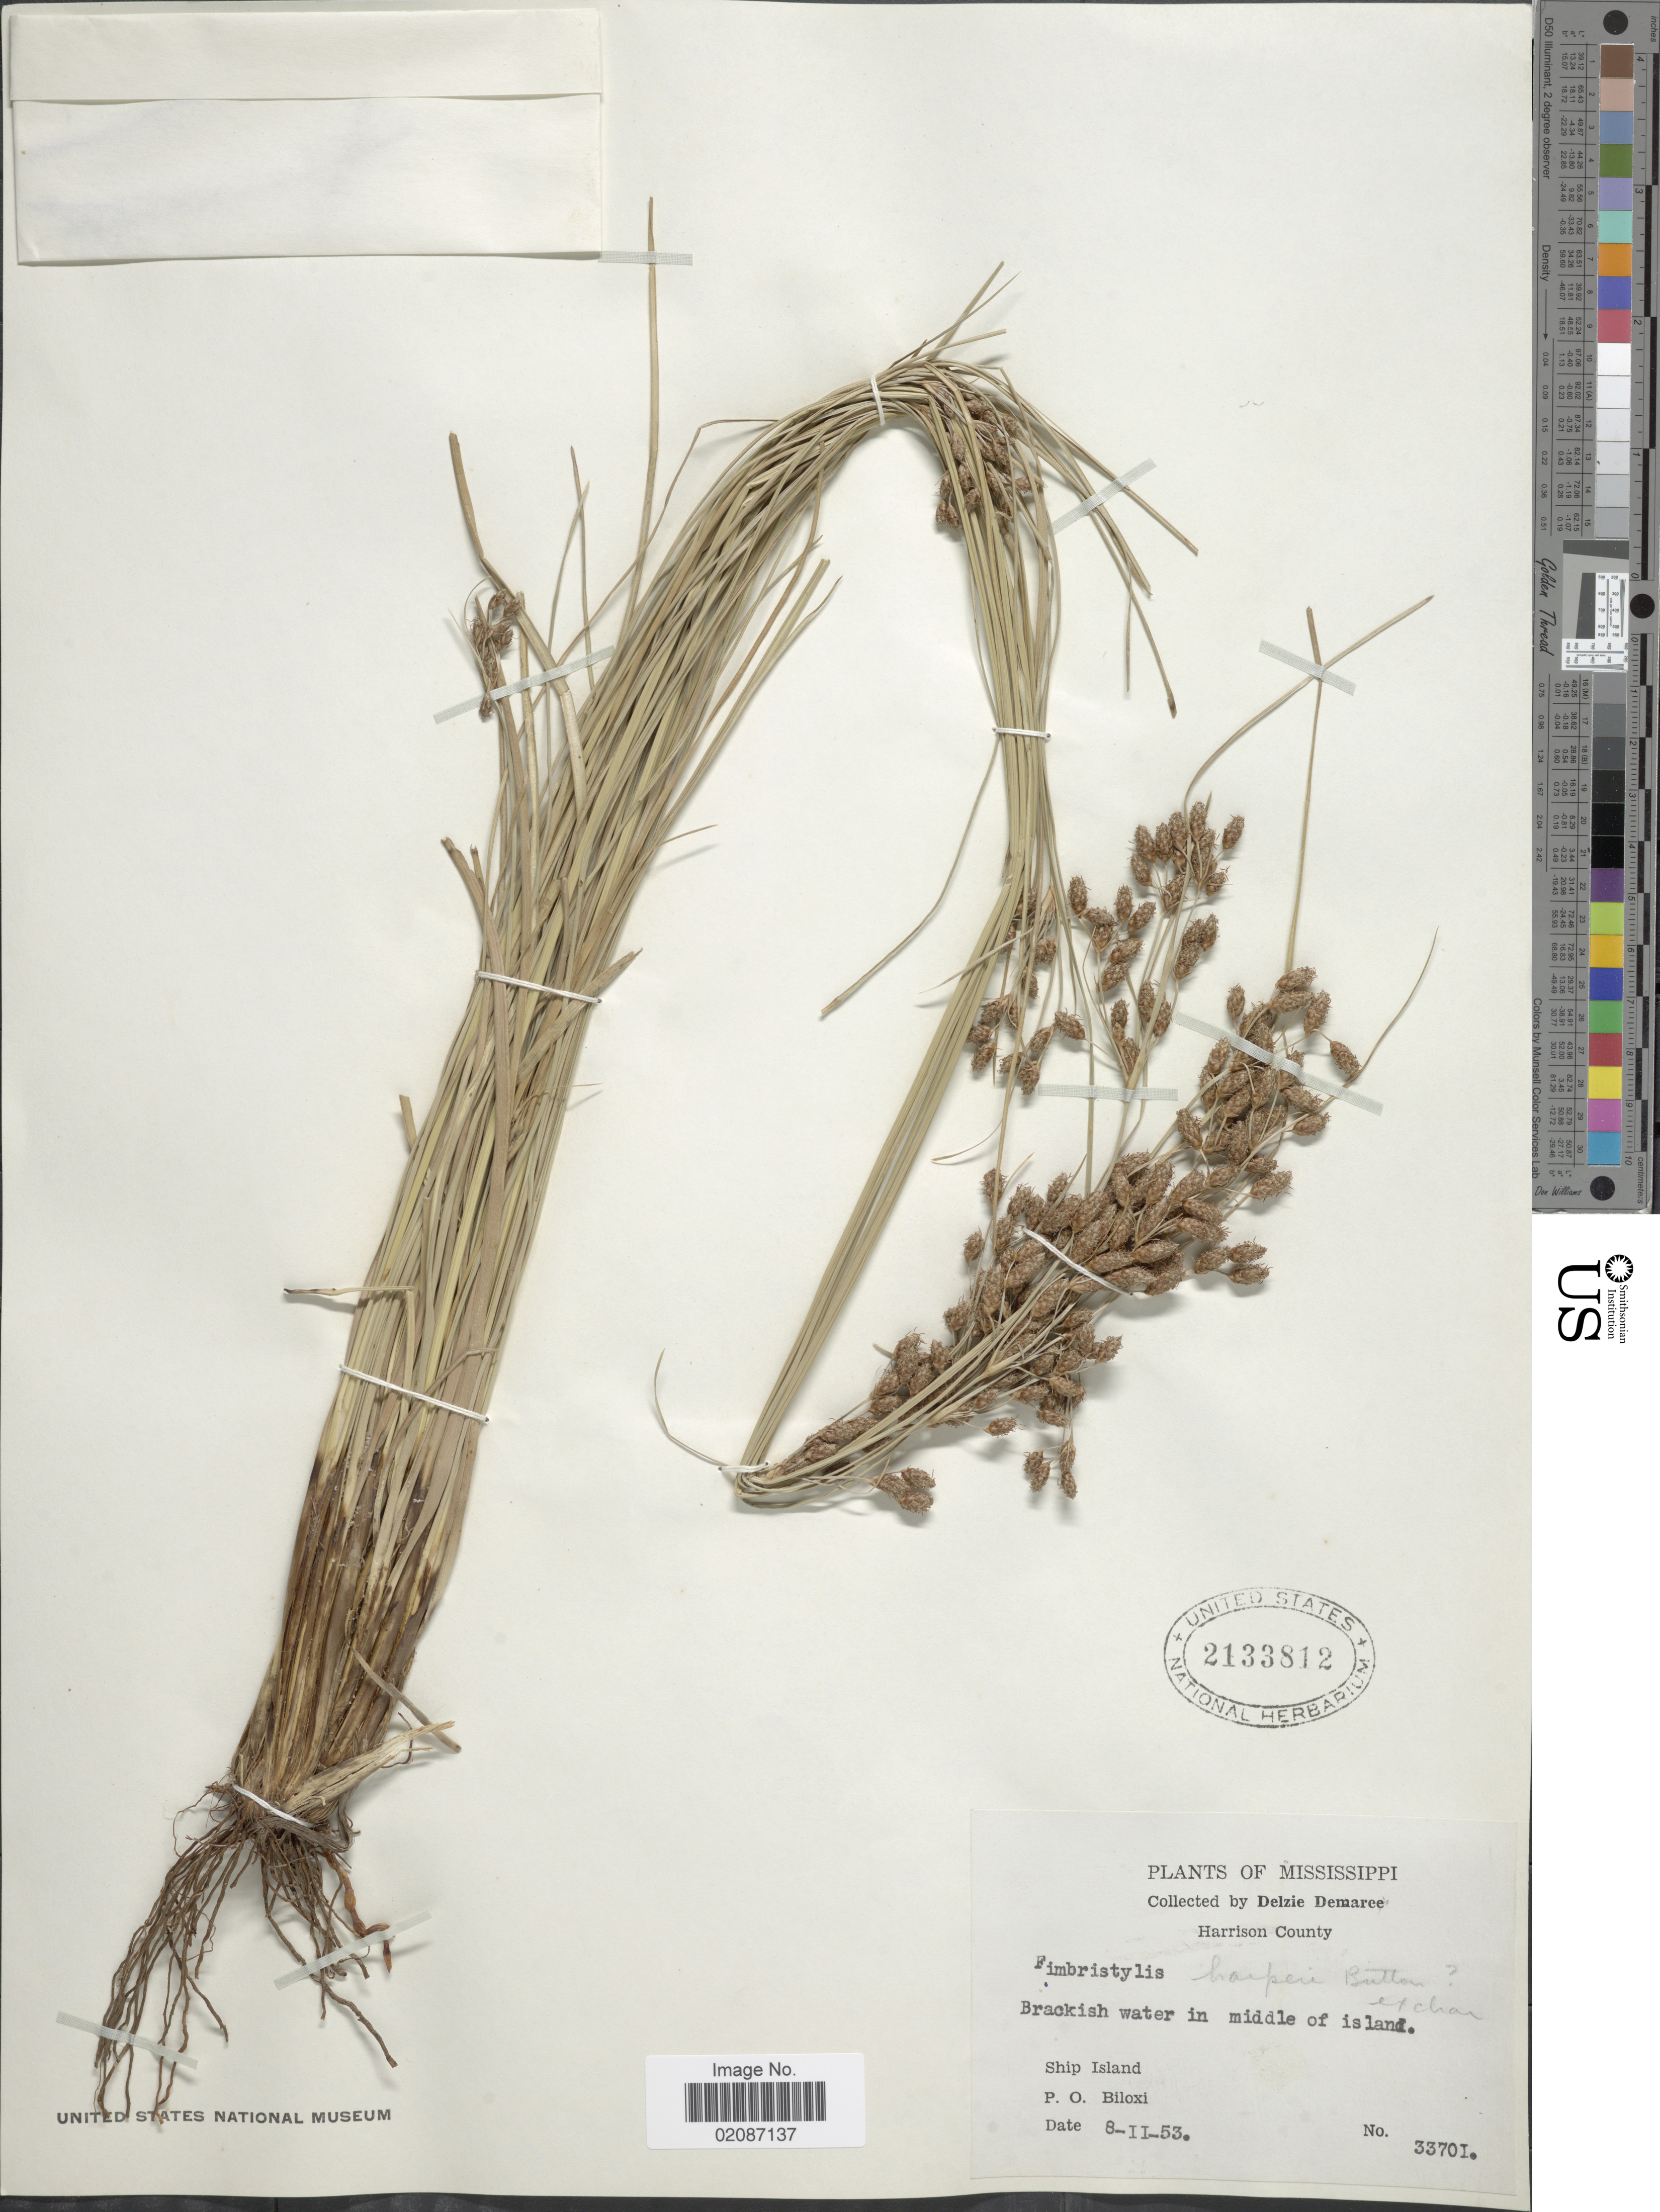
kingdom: Plantae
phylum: Tracheophyta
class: Liliopsida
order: Poales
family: Cyperaceae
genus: Fimbristylis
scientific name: Fimbristylis spadicea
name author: (L.) Vahl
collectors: D. Demaree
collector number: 33701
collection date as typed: Transcribed d/m/y: 11/8/53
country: United States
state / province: Mississippi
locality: Harrison County, Ship Island, P.o. Biloxi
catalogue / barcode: US 2133812